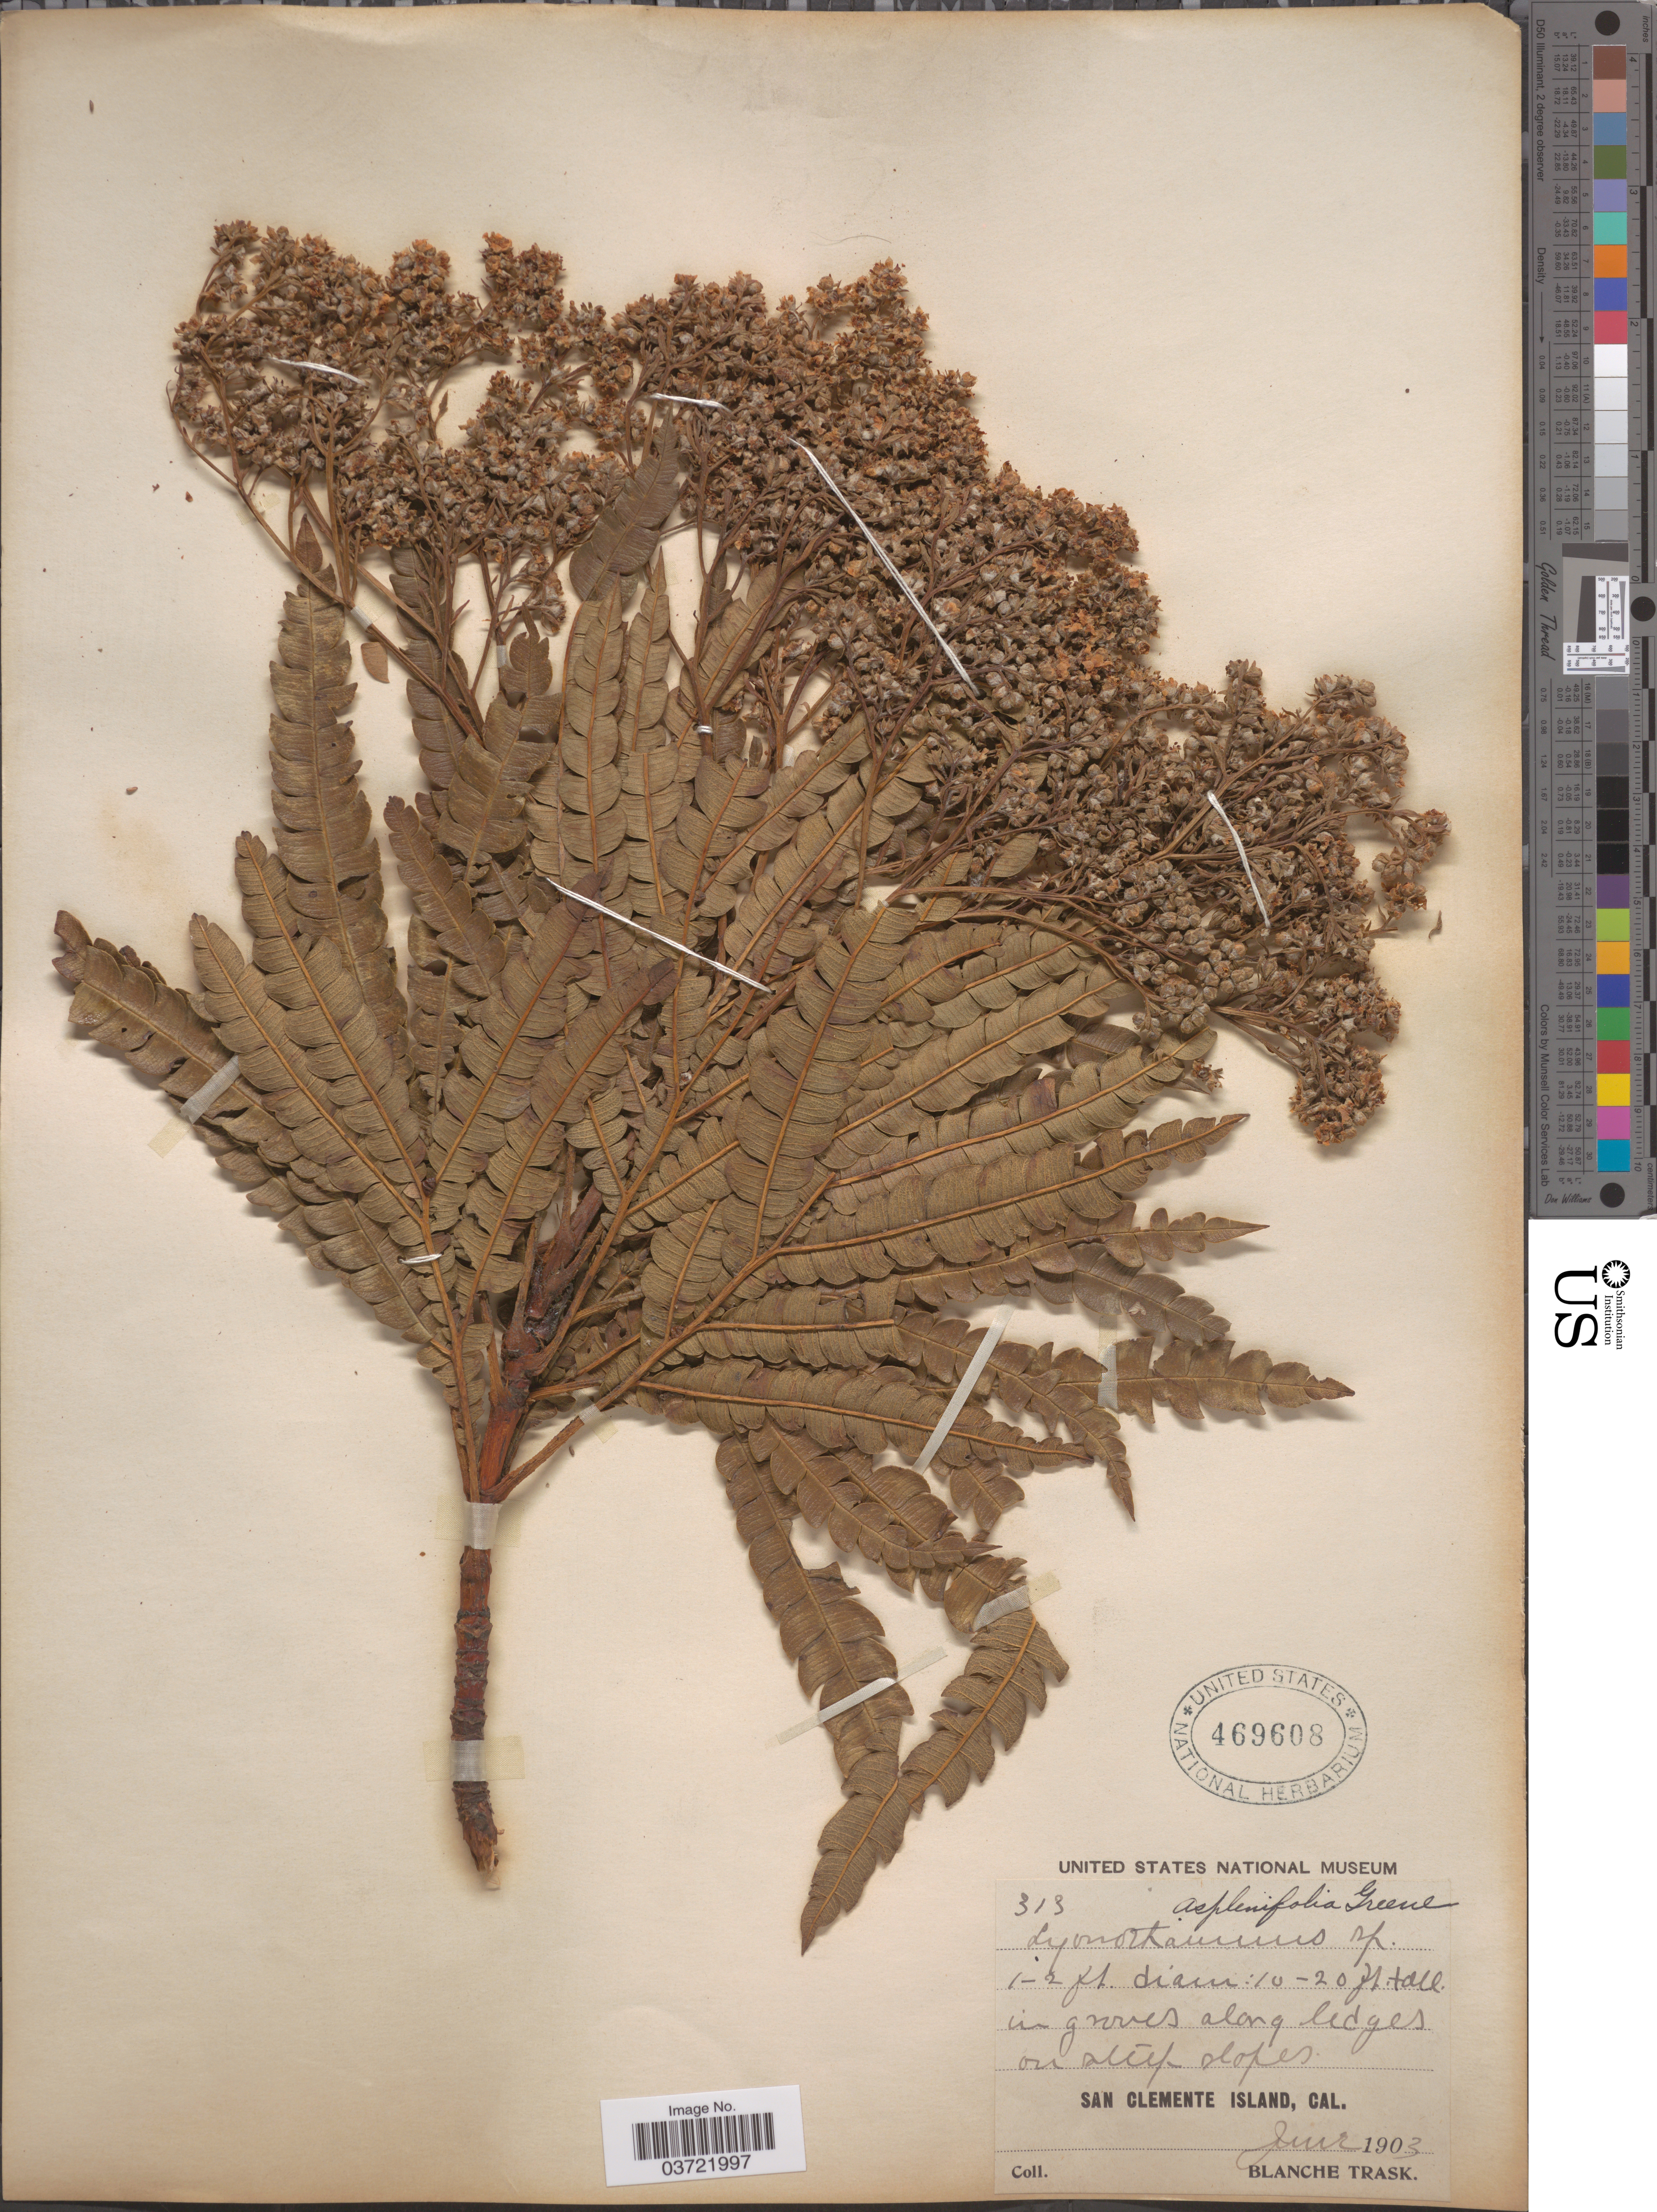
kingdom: Plantae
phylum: Tracheophyta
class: Magnoliopsida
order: Rosales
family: Rosaceae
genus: Lyonothamnus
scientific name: Lyonothamnus floribundus var. aspleniifolius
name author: (Greene) Brandegee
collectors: B. Trask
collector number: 313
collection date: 1903-06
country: United States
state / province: California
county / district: Los Angeles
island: San Clemente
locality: San Clemente Island.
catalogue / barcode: US 469608